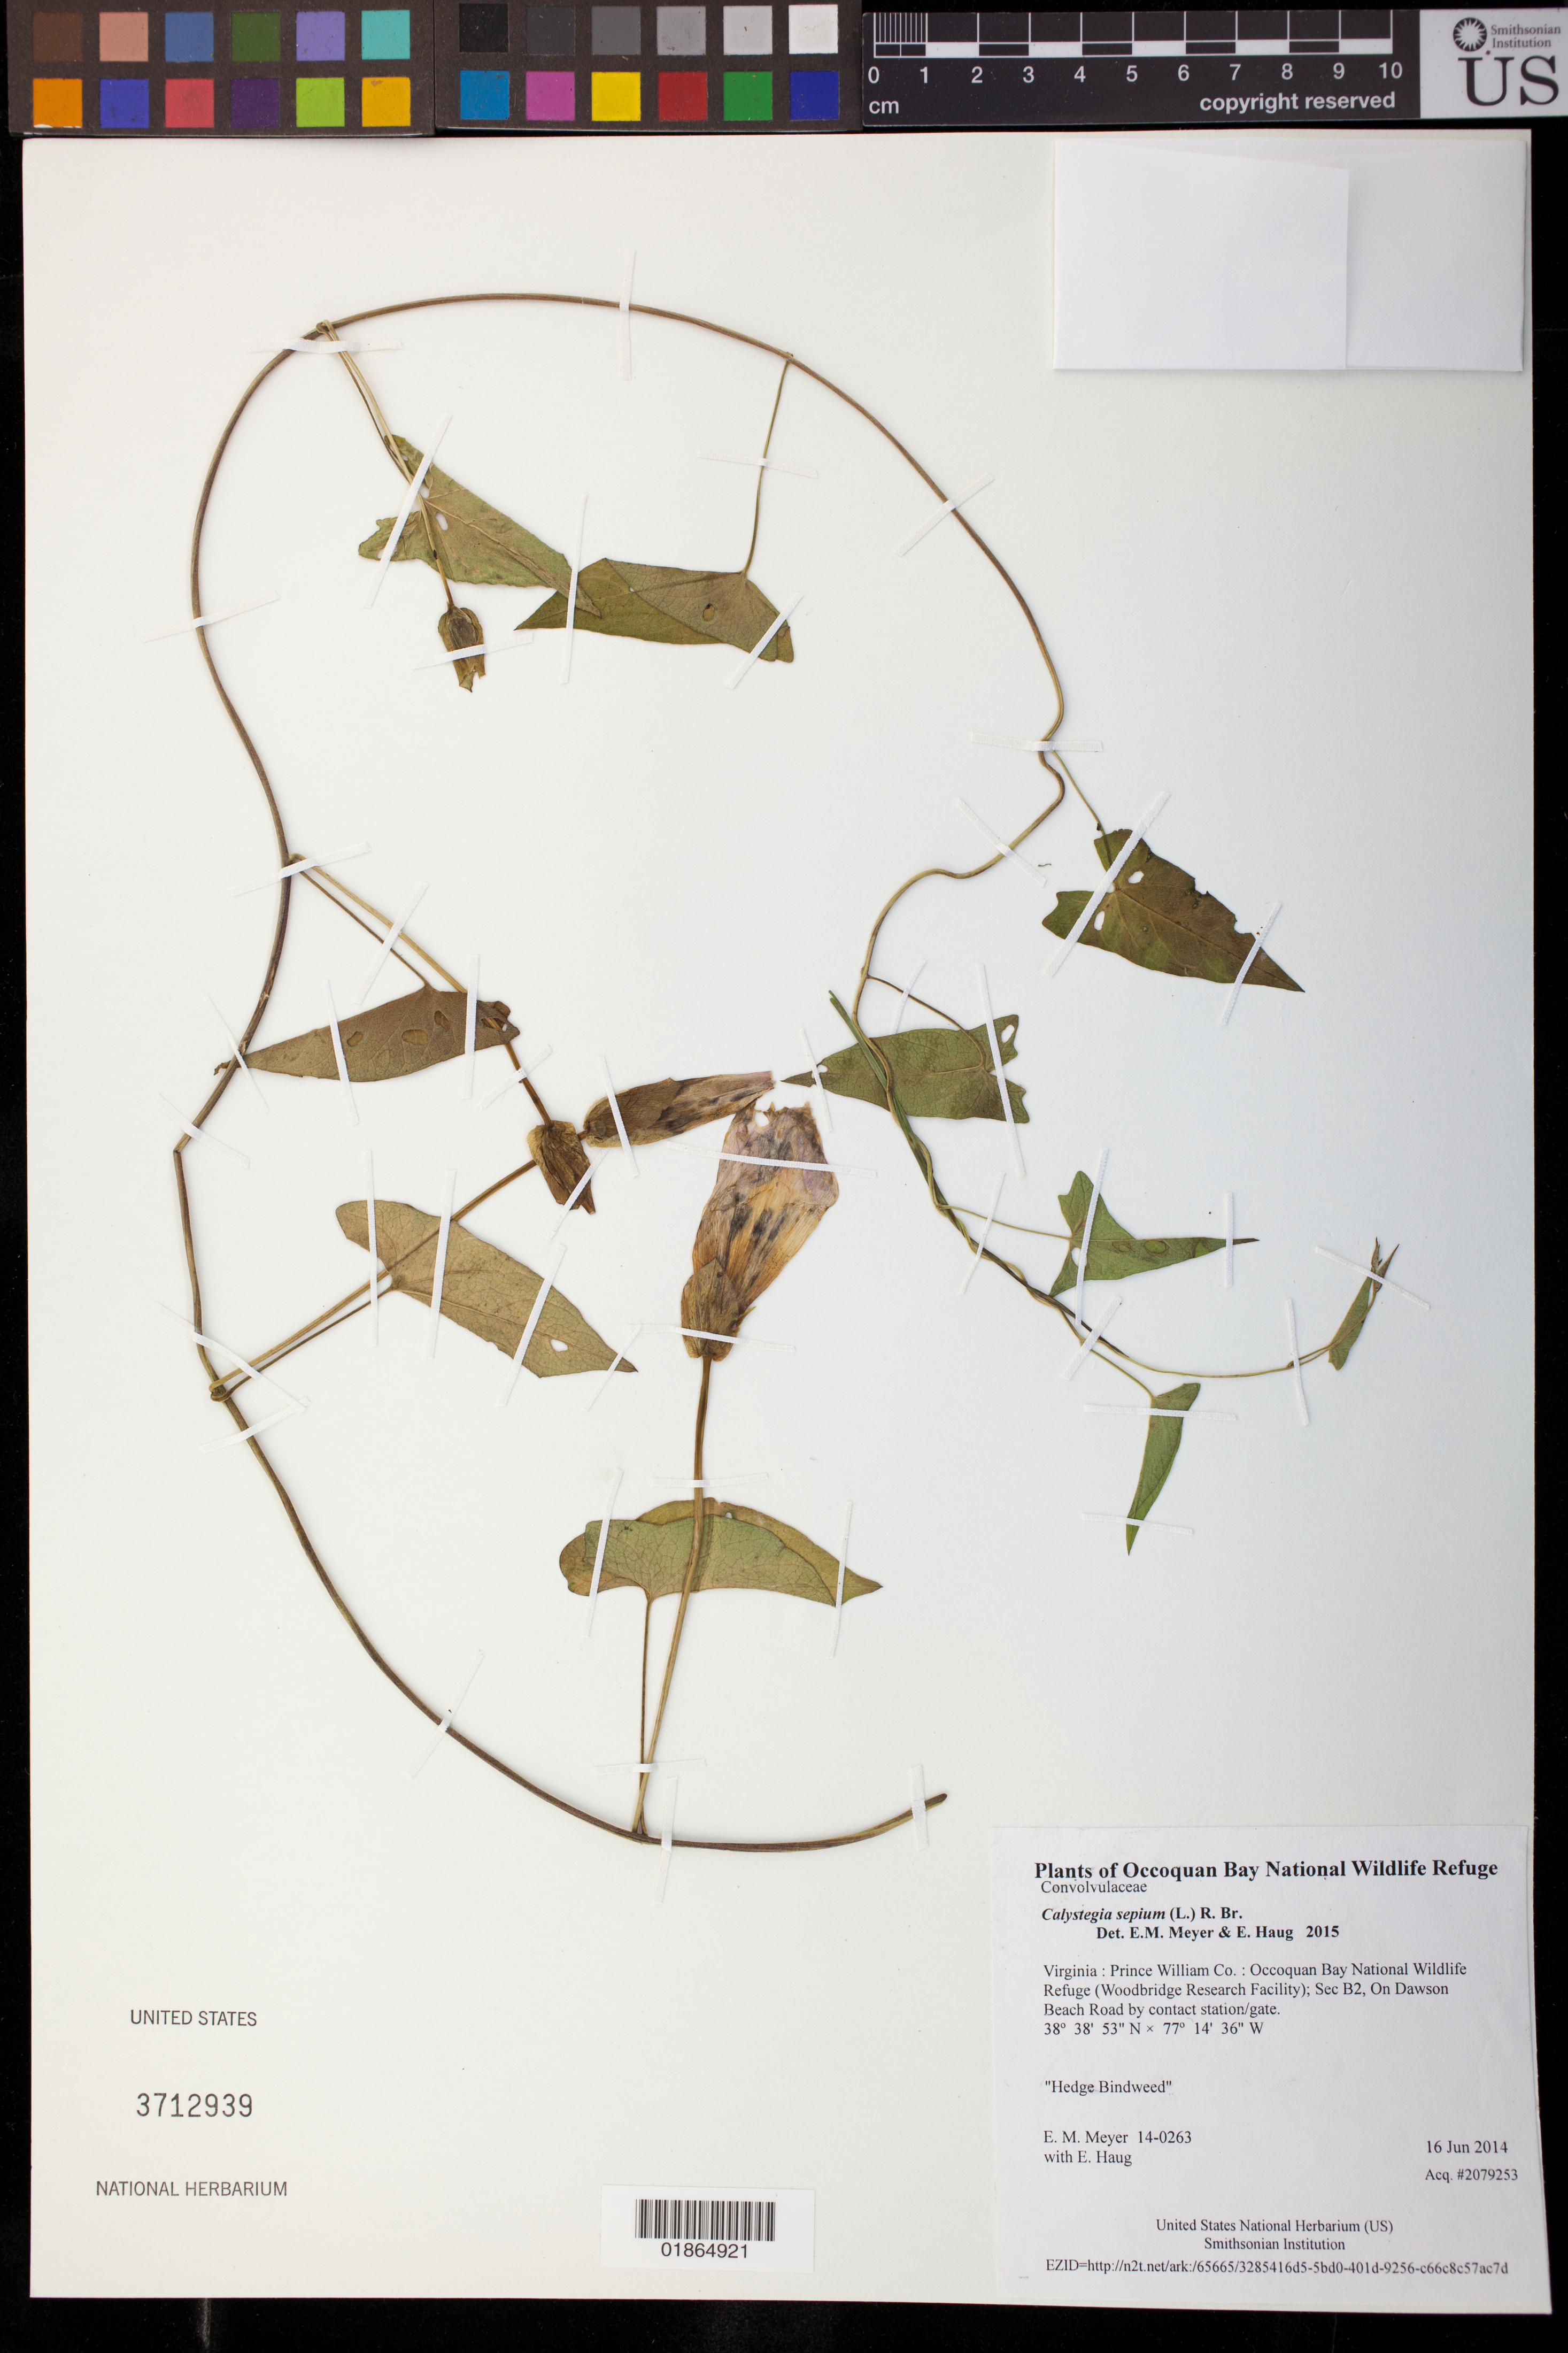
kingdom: Plantae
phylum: Tracheophyta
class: Magnoliopsida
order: Solanales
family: Convolvulaceae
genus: Calystegia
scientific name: Calystegia sepium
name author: (L.) R. Br.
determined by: Meyer, E. M.; Haug, E.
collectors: E. M. Meyer & E. Haug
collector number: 14-0263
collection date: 2014-06-16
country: United States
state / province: Virginia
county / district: Prince William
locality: Occoquan Bay National Wildlife Refuge (Woodbridge Research Facility); Sec B2, On Dawson Beach Road by contact station/gate.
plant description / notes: Hedge Bindweed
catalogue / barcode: US 3712939